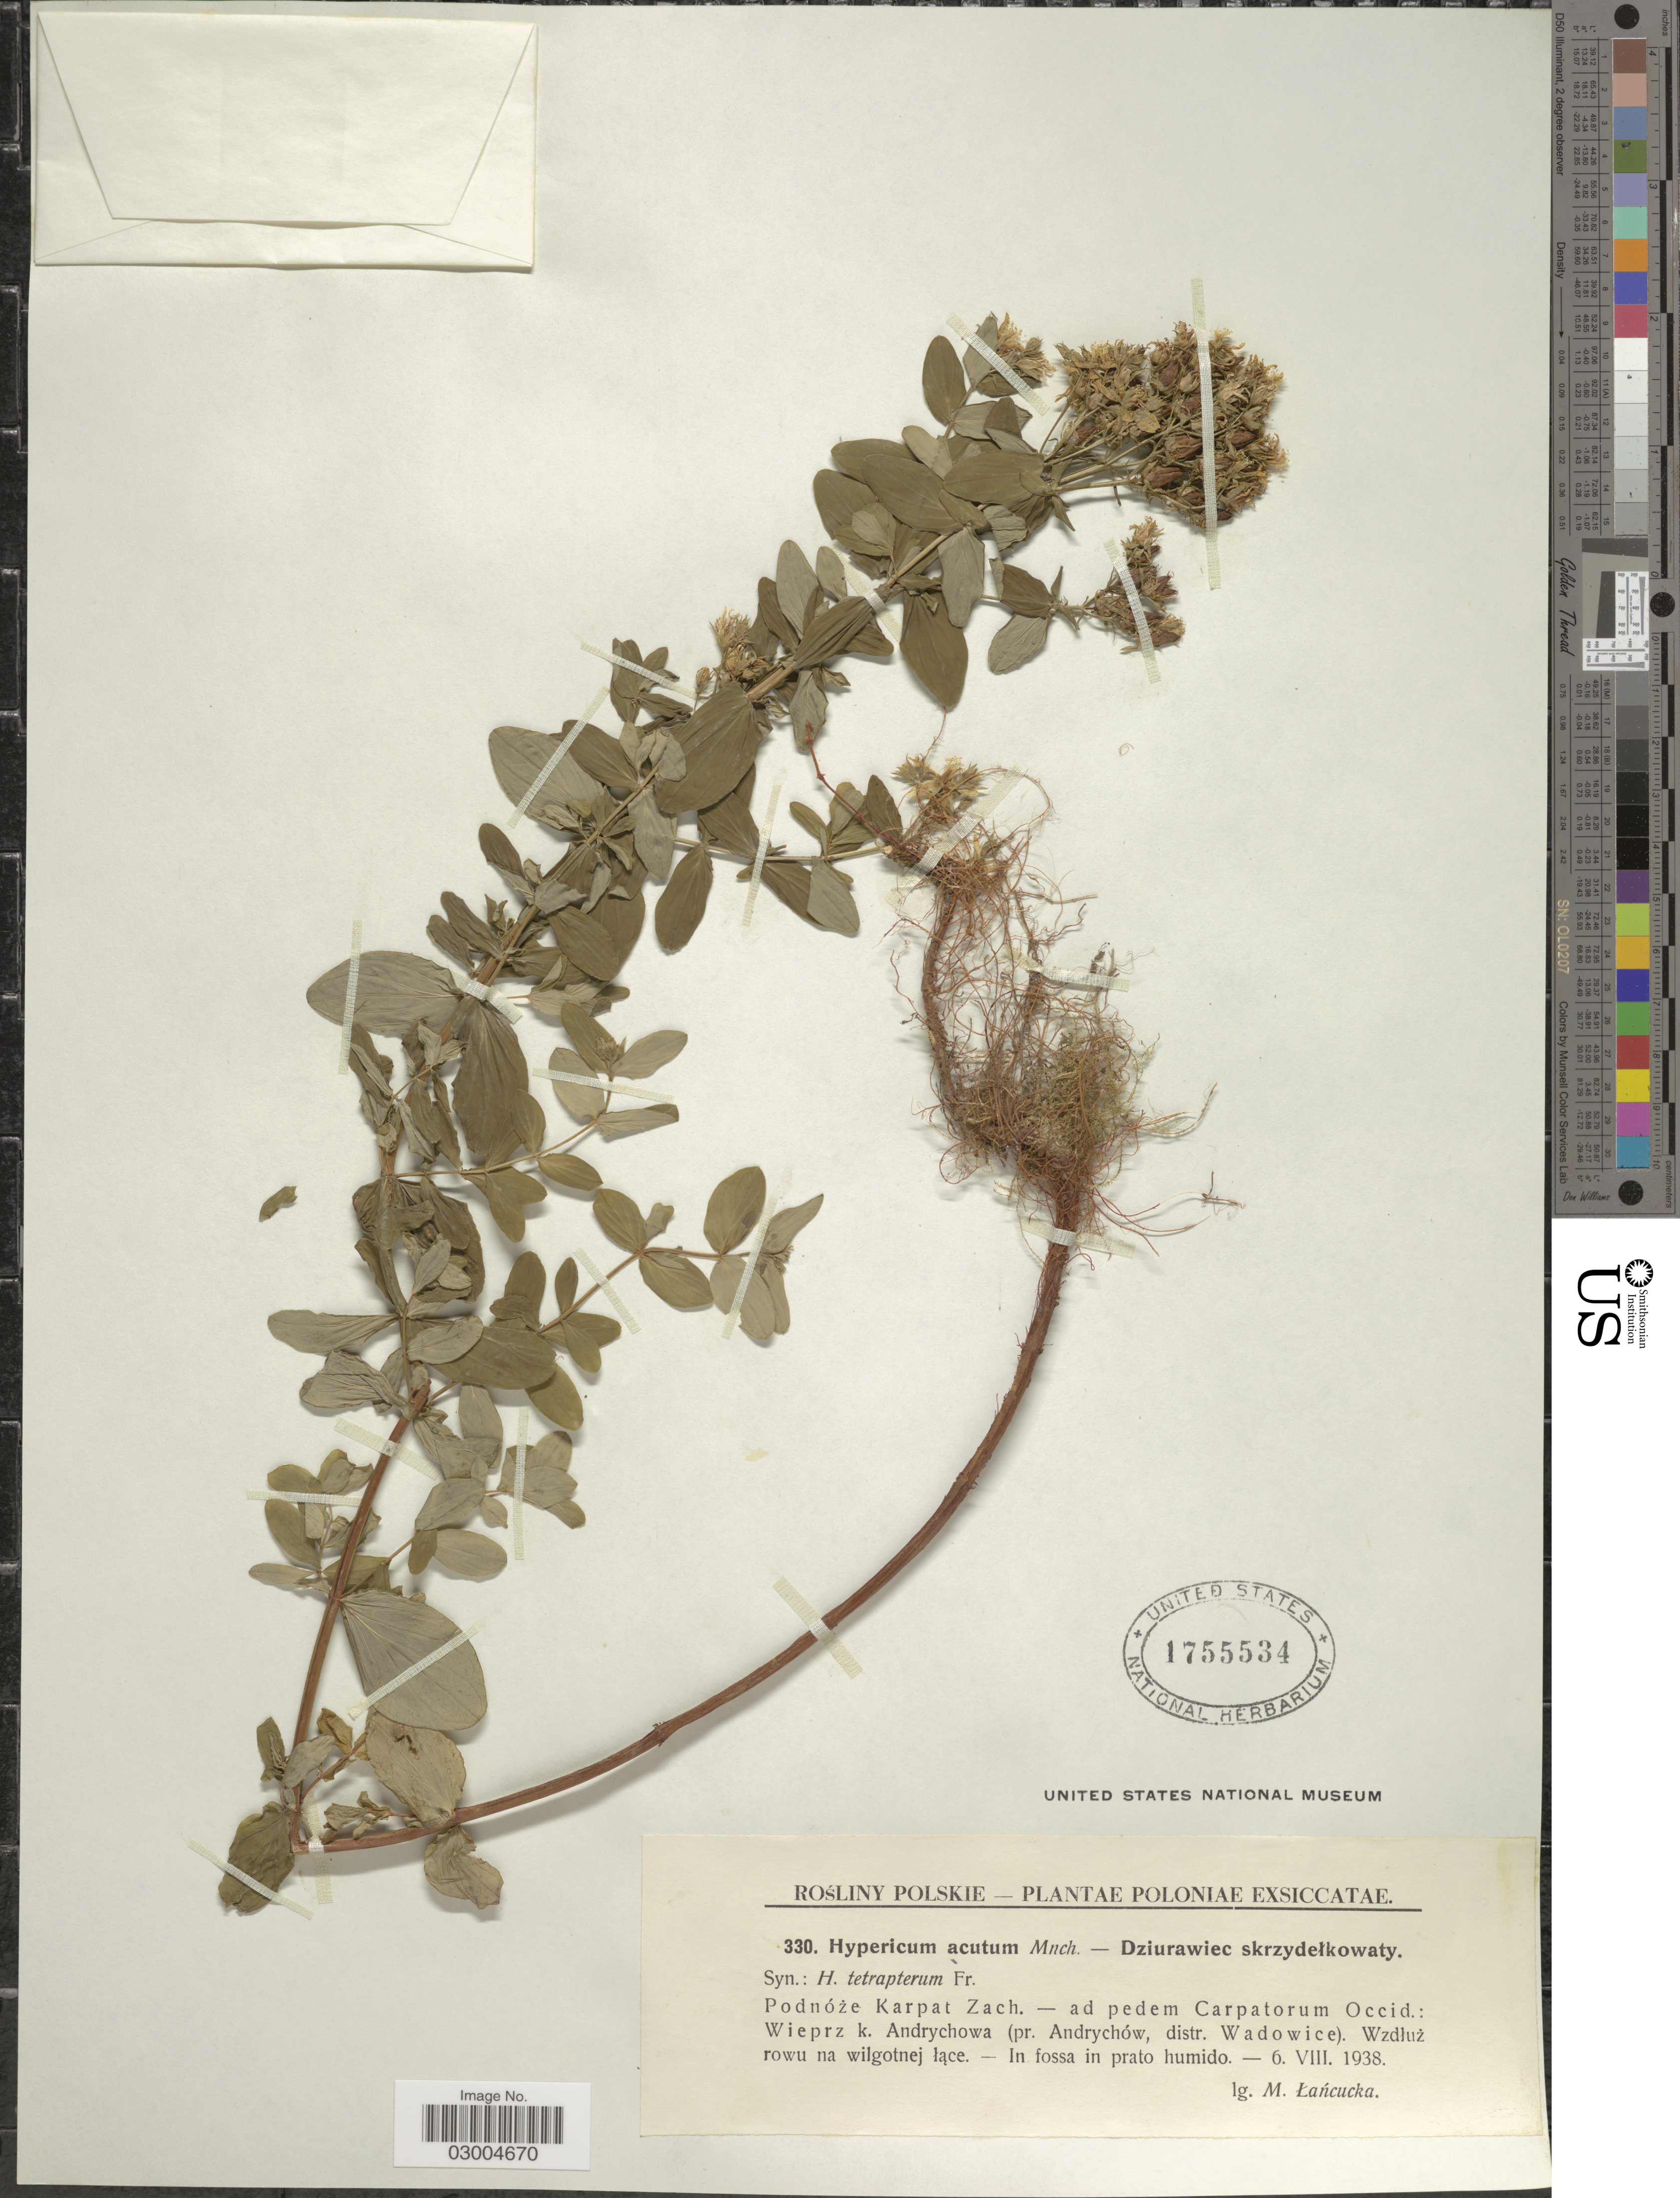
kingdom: Plantae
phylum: Tracheophyta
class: Magnoliopsida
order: Malpighiales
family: Hypericaceae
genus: Hypericum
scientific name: Hypericum acutum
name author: Moench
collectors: M. Lancucka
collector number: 330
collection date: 1938-08-06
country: Poland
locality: Podnóze Karpat Zach. - ad pedem Carpatorum Occid.: Wieprz k. Andrychowa (pr. Andrychów, distr. Wadowice).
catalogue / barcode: US 1755534